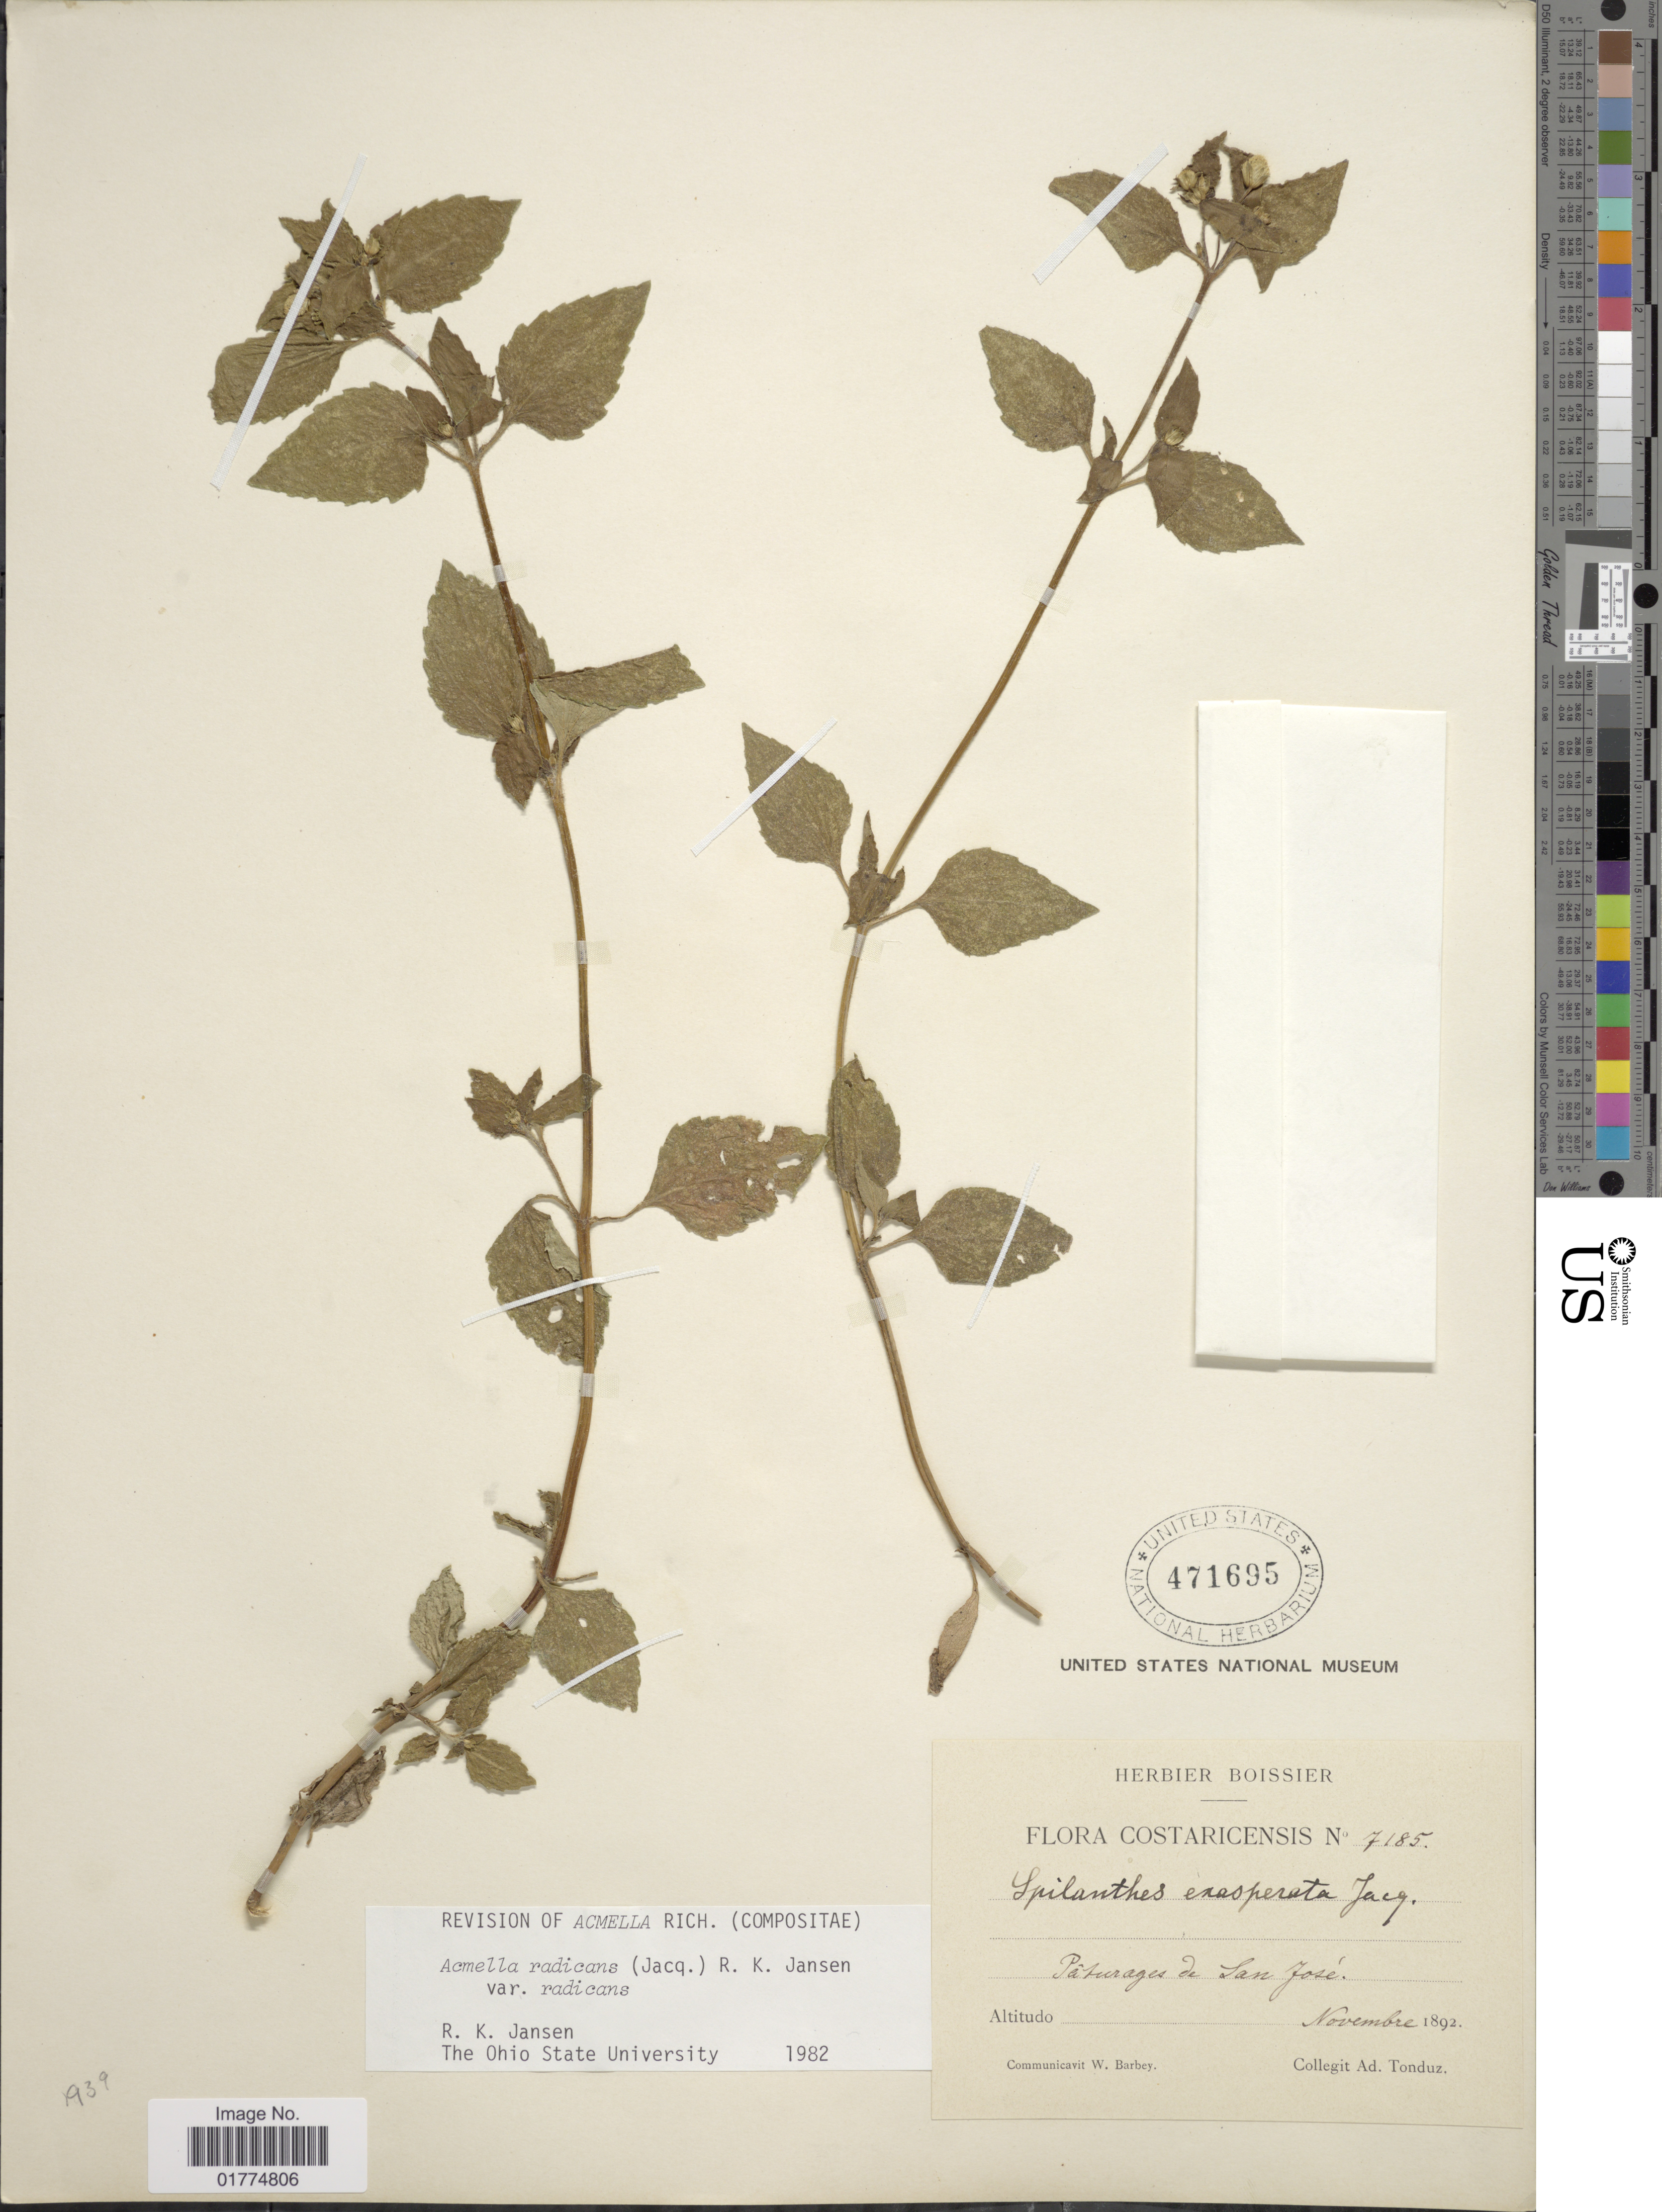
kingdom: Plantae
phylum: Tracheophyta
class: Magnoliopsida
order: Asterales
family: Asteraceae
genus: Acmella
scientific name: Acmella radicans var. radicans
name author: (Jacq.) R.K. Jansen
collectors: A. Tonduz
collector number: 7185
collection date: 1892-11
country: Costa Rica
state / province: San José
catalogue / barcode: US 471695